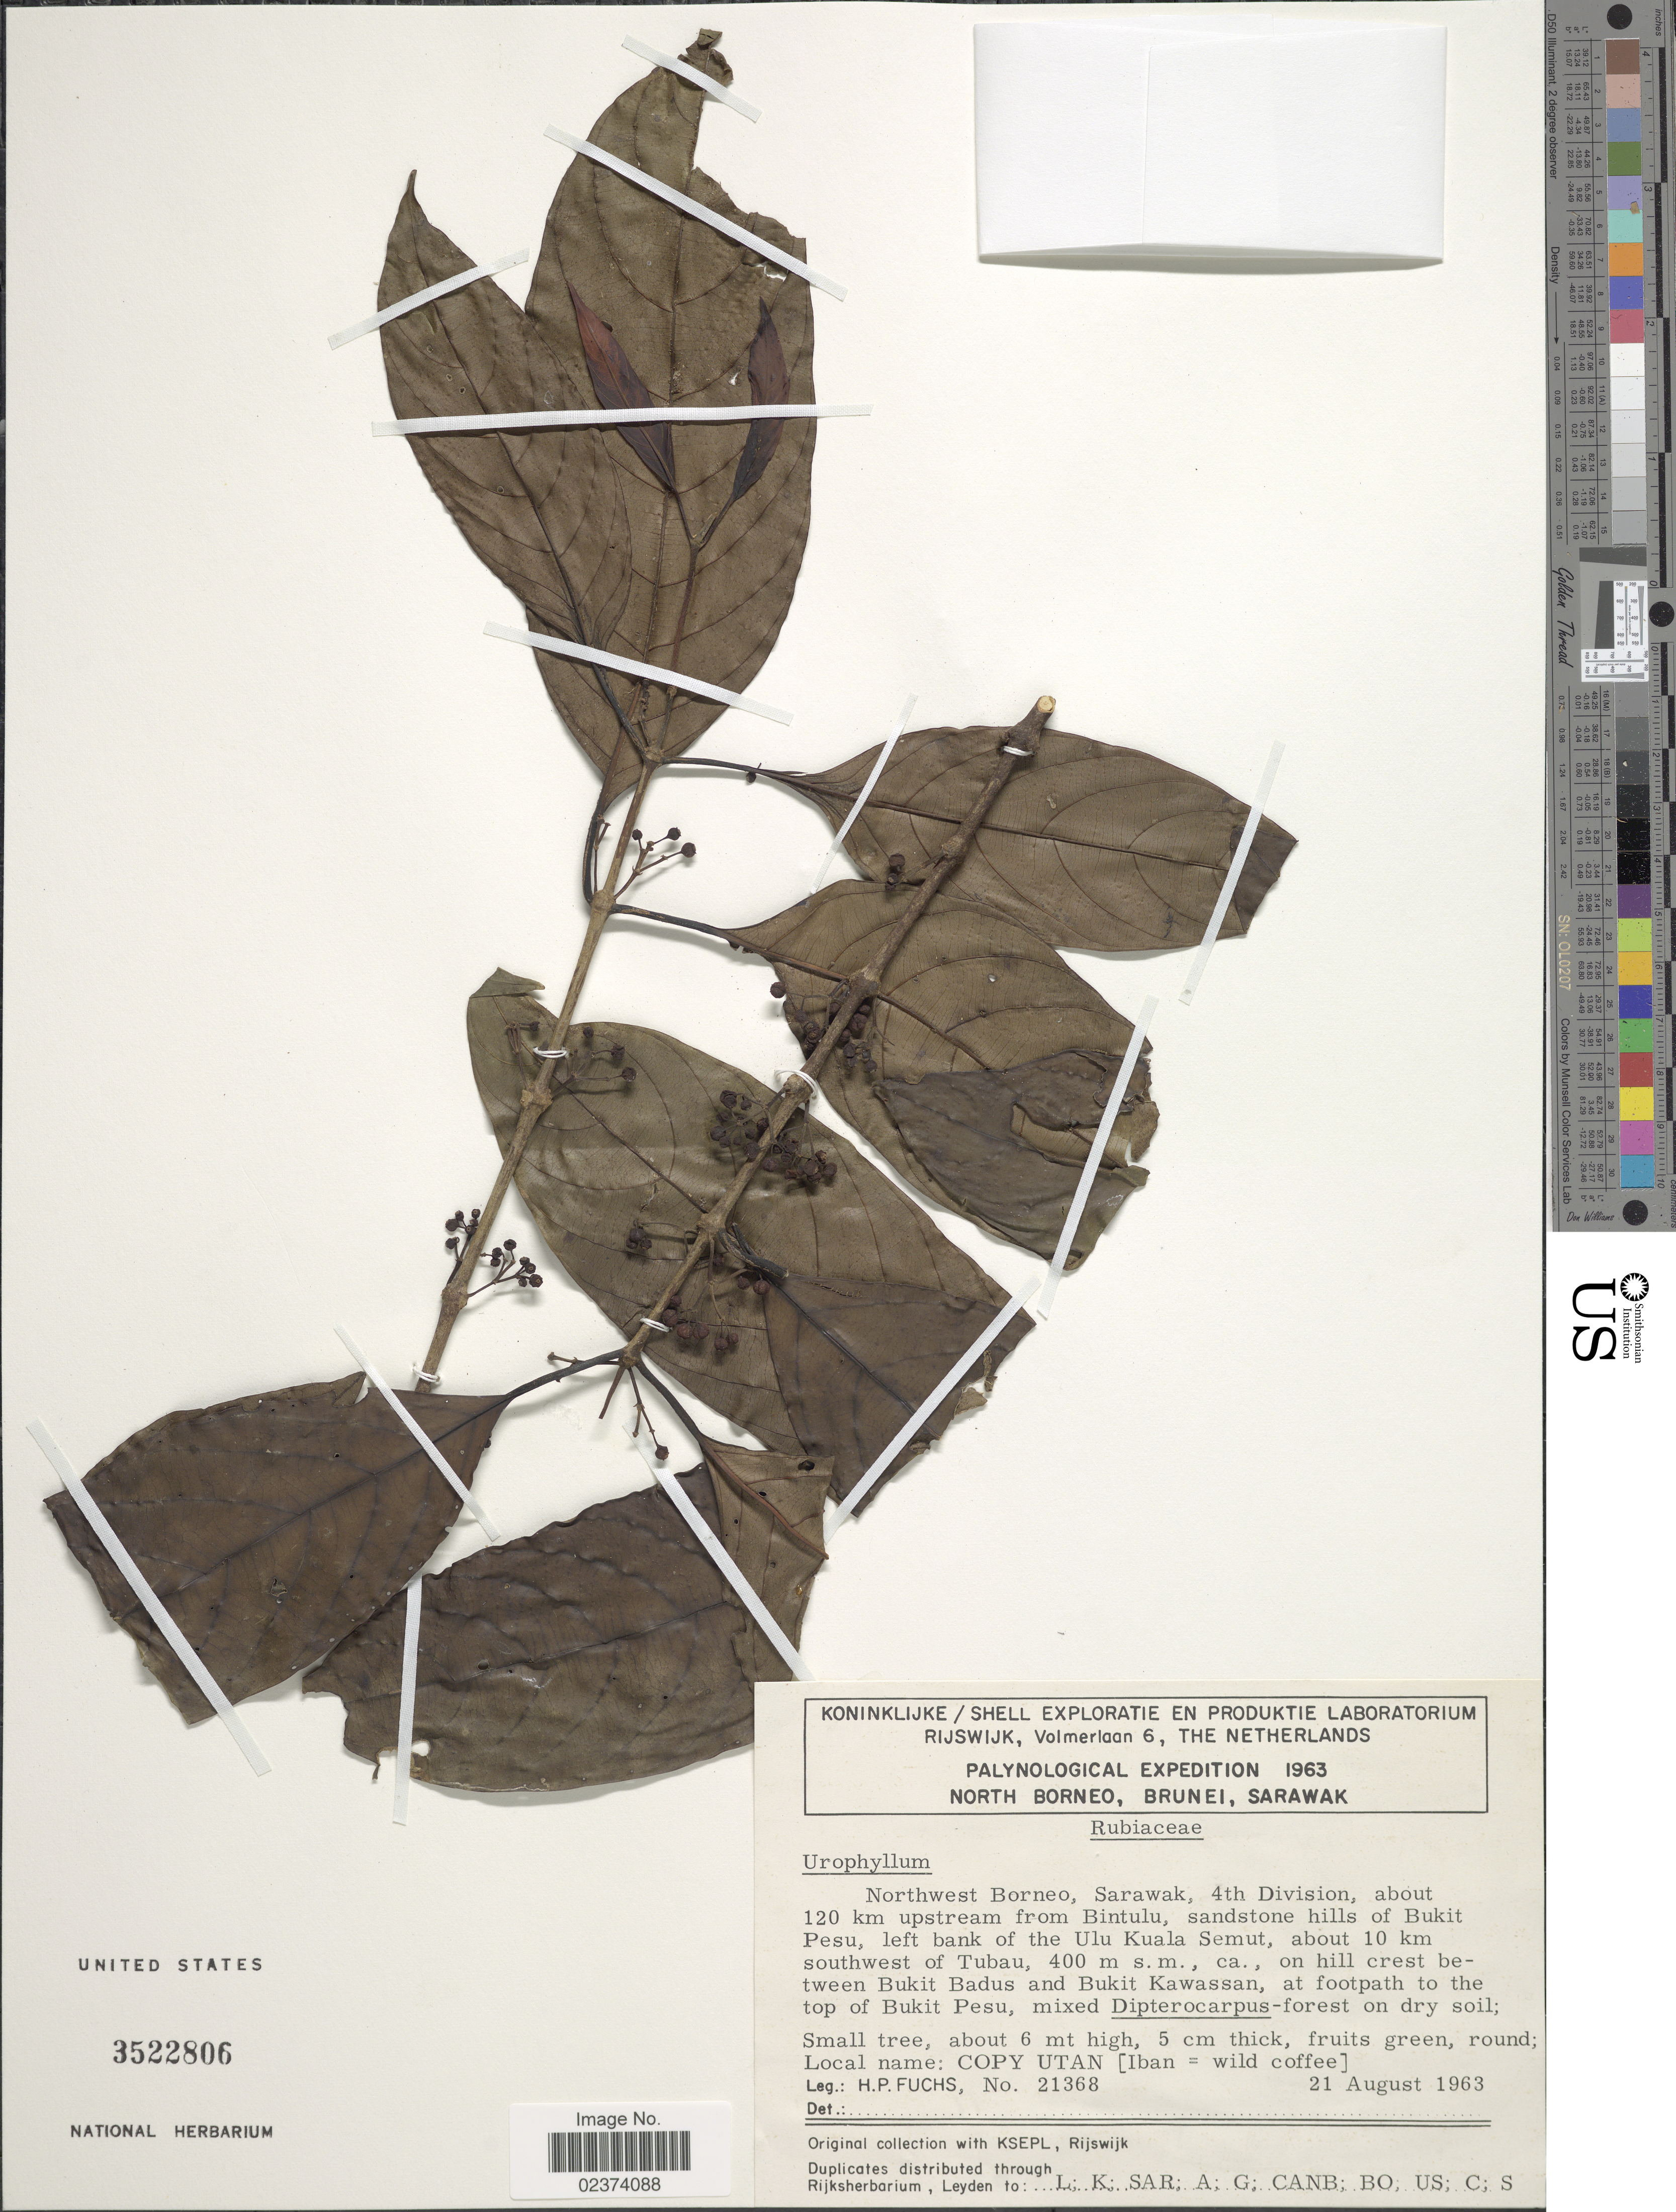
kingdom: Plantae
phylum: Tracheophyta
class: Magnoliopsida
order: Gentianales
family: Rubiaceae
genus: Urophyllum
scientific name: Urophyllum sp.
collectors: H. P. Fuchs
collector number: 21368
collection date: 1963-08-21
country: Malaysia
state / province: Sarawak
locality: North Borneo, Brunei, Sarawak, Northwest Borneo, Sarawak, 4th Division, about 120 km upstream from Bintulu, sandstone hills of Bukit Pesu, left bank of the Ulu Kuala Semut, about 10 km southwest of Tubau, on hill crest between Bukit Badus and Bukit Kawassan, at footpath to the top of Bukit Pesu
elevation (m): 400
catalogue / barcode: US 3522806